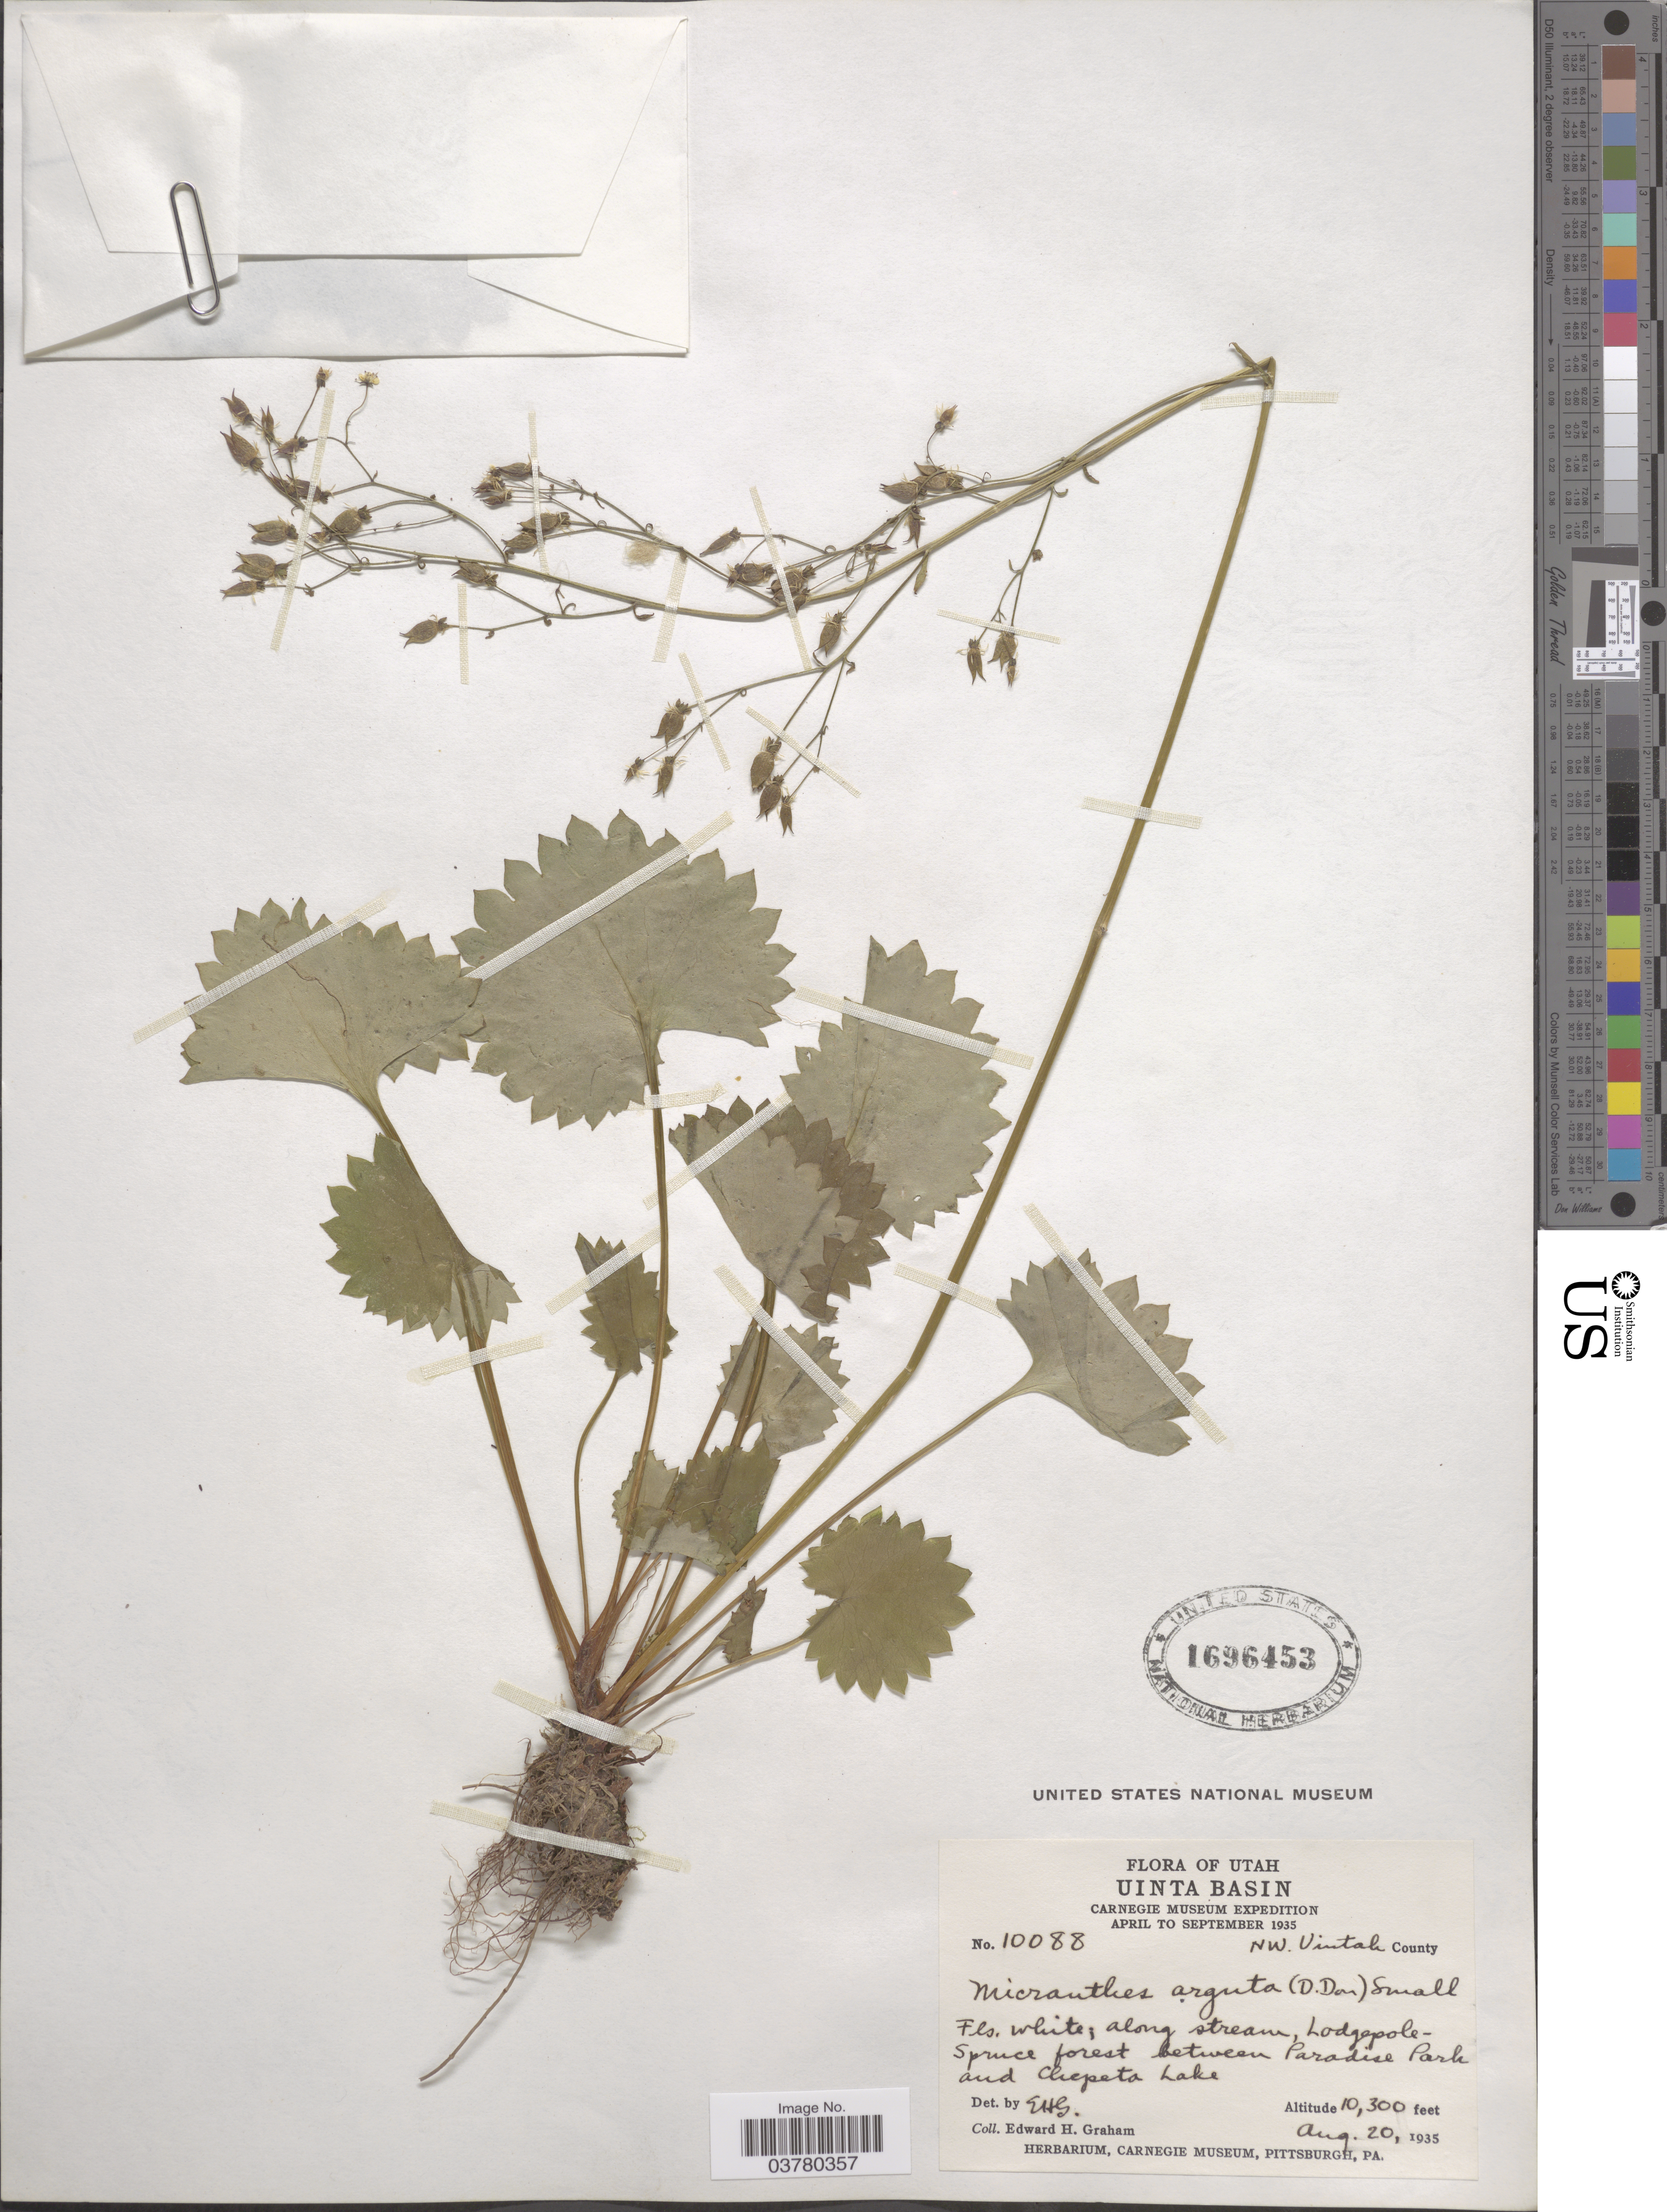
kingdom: Plantae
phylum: Tracheophyta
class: Magnoliopsida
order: Saxifragales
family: Saxifragaceae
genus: Micranthes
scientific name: Micranthes odontoloma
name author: (Piper) A. Heller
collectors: E. H. Graham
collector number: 10088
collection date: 1935-08-20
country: United States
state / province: Utah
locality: Uinta Basin. Carnegie Museum Expedition April to September 1935. NW. Uintah County. Lodgepole-Spruce forest between Paradise Park and Chepeta Lake.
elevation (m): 3139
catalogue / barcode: US 1696453